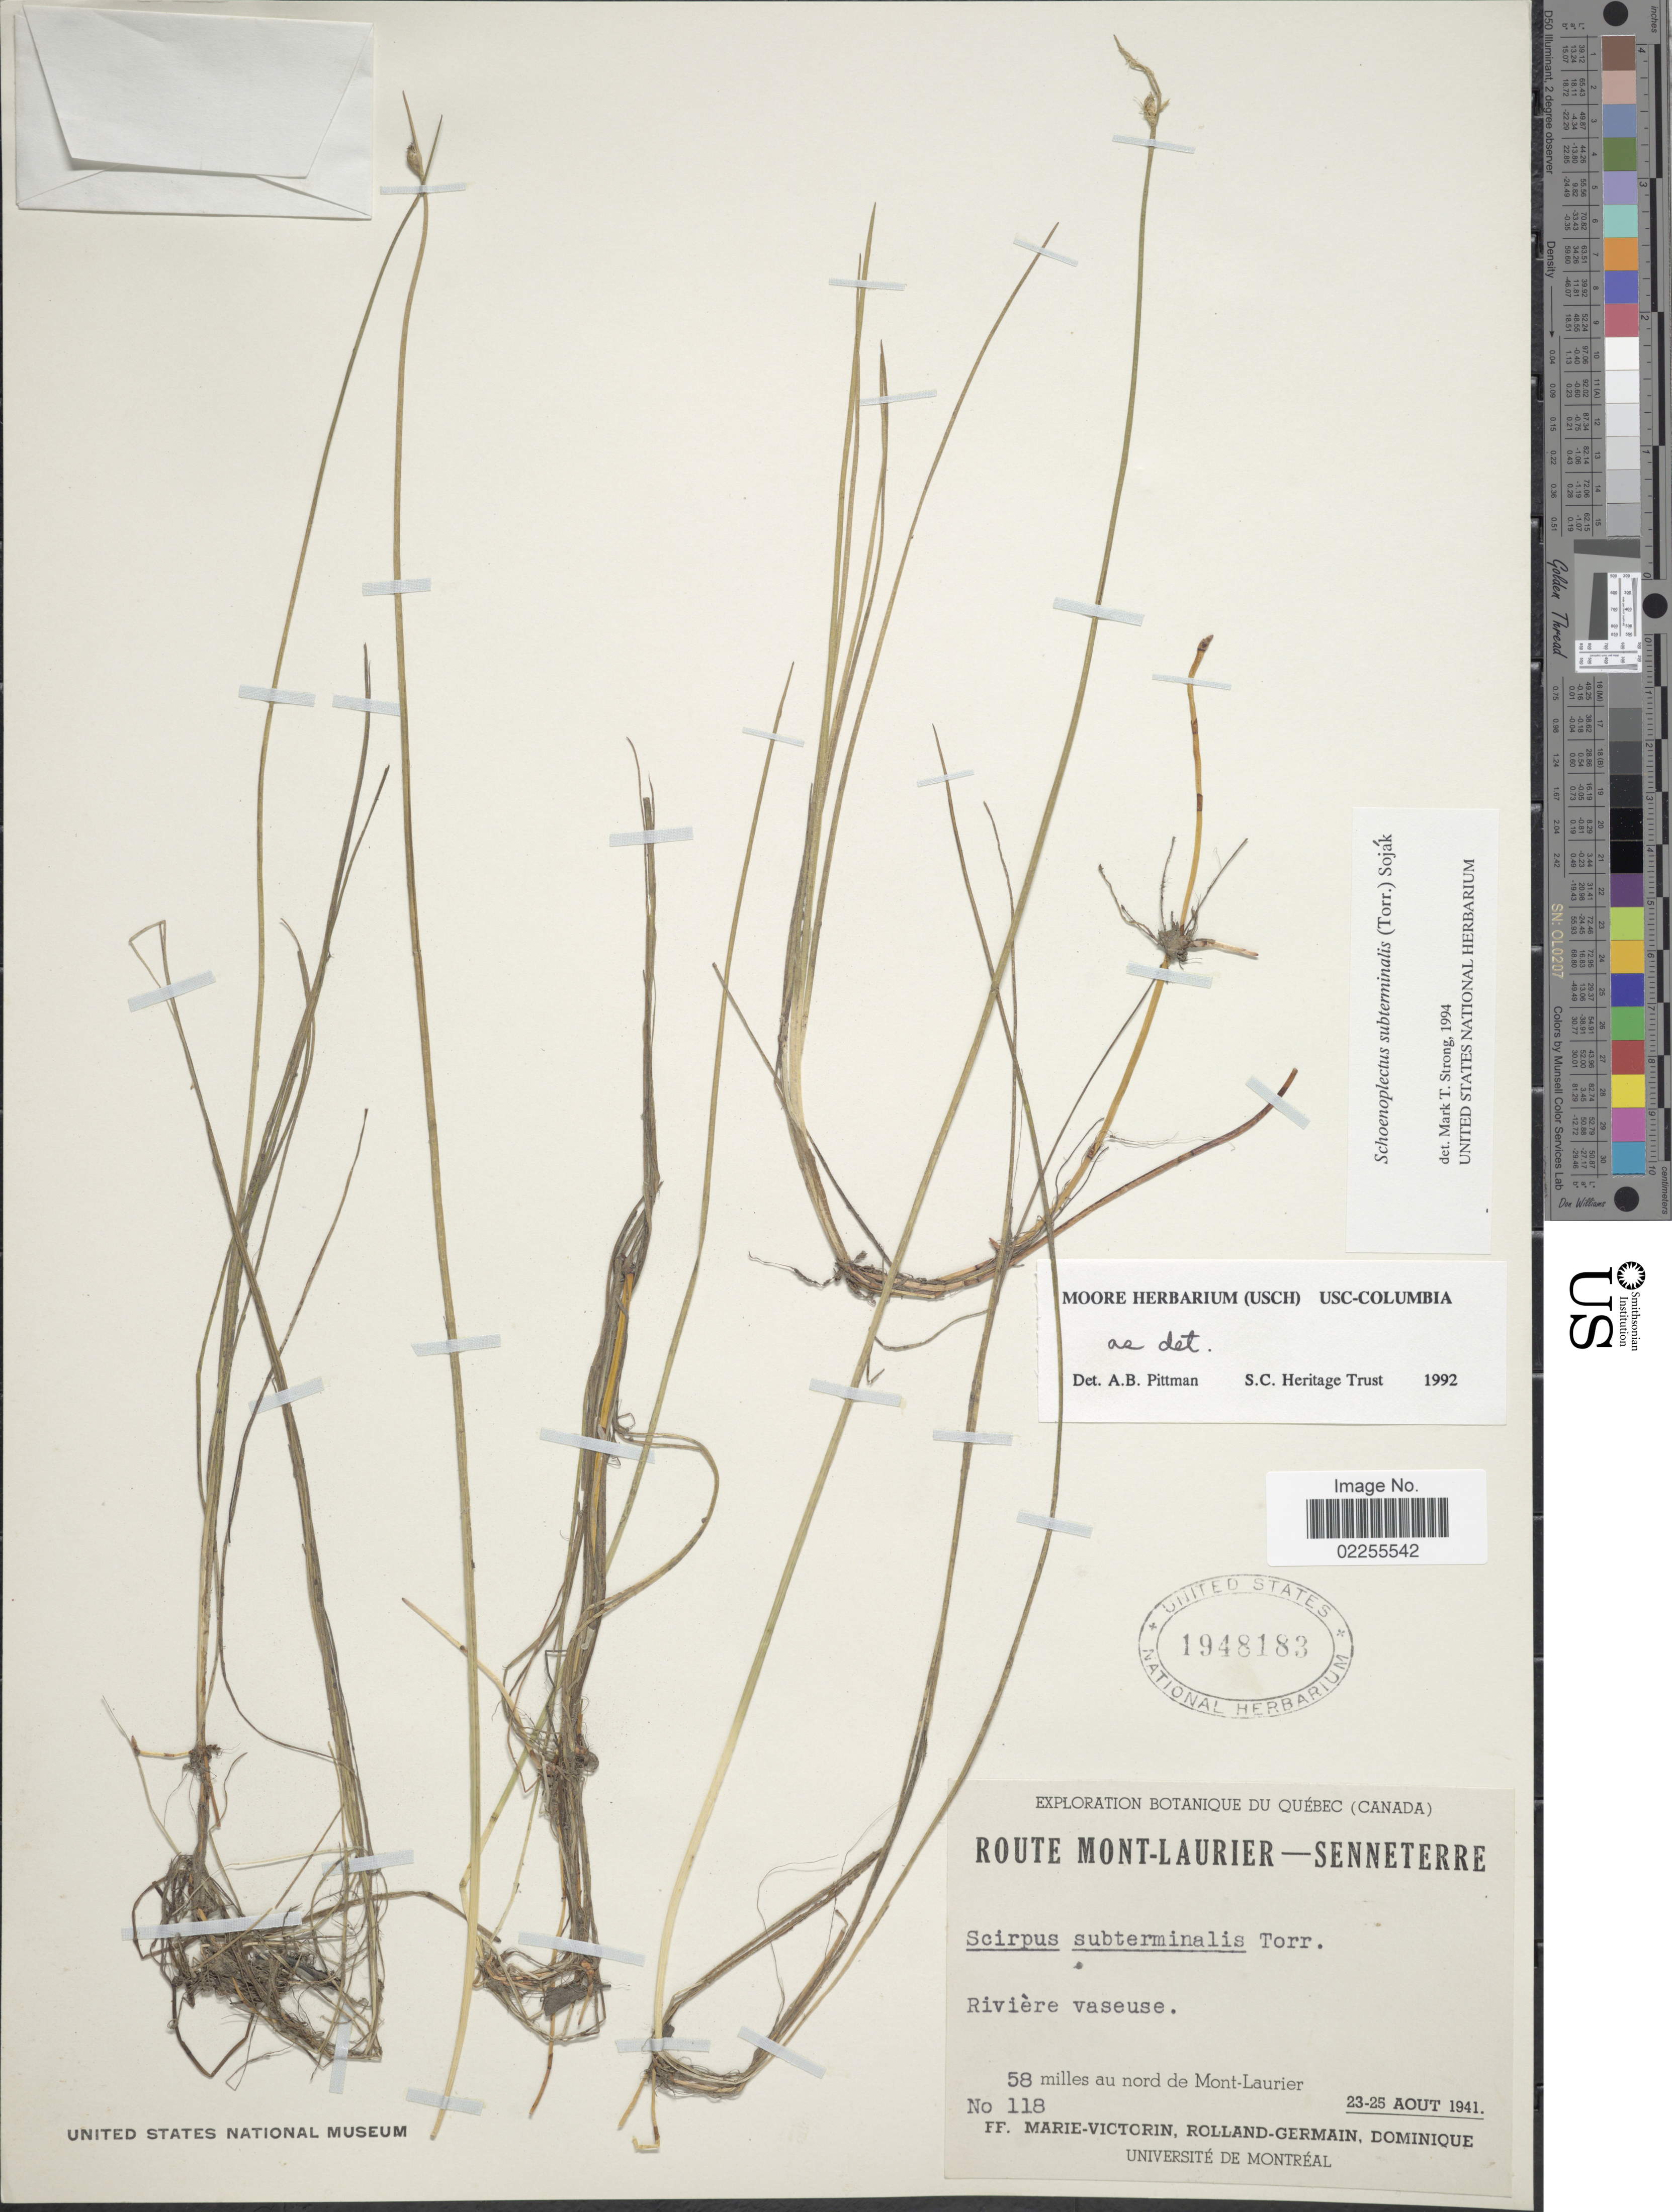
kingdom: Plantae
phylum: Tracheophyta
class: Liliopsida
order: Poales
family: Cyperaceae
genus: Schoenoplectus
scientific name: Schoenoplectus subterminalis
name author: (Torr.) Soják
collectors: F. Marie-Victorin, Rolland-Germain & Dominique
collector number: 118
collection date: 1941-08-23/1941-08-25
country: Canada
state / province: Quebec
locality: Route Mont-Laurier-Senneterre, riviere vaseuse, 58 miles au nord de Mont-Laurier.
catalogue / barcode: US 1948183